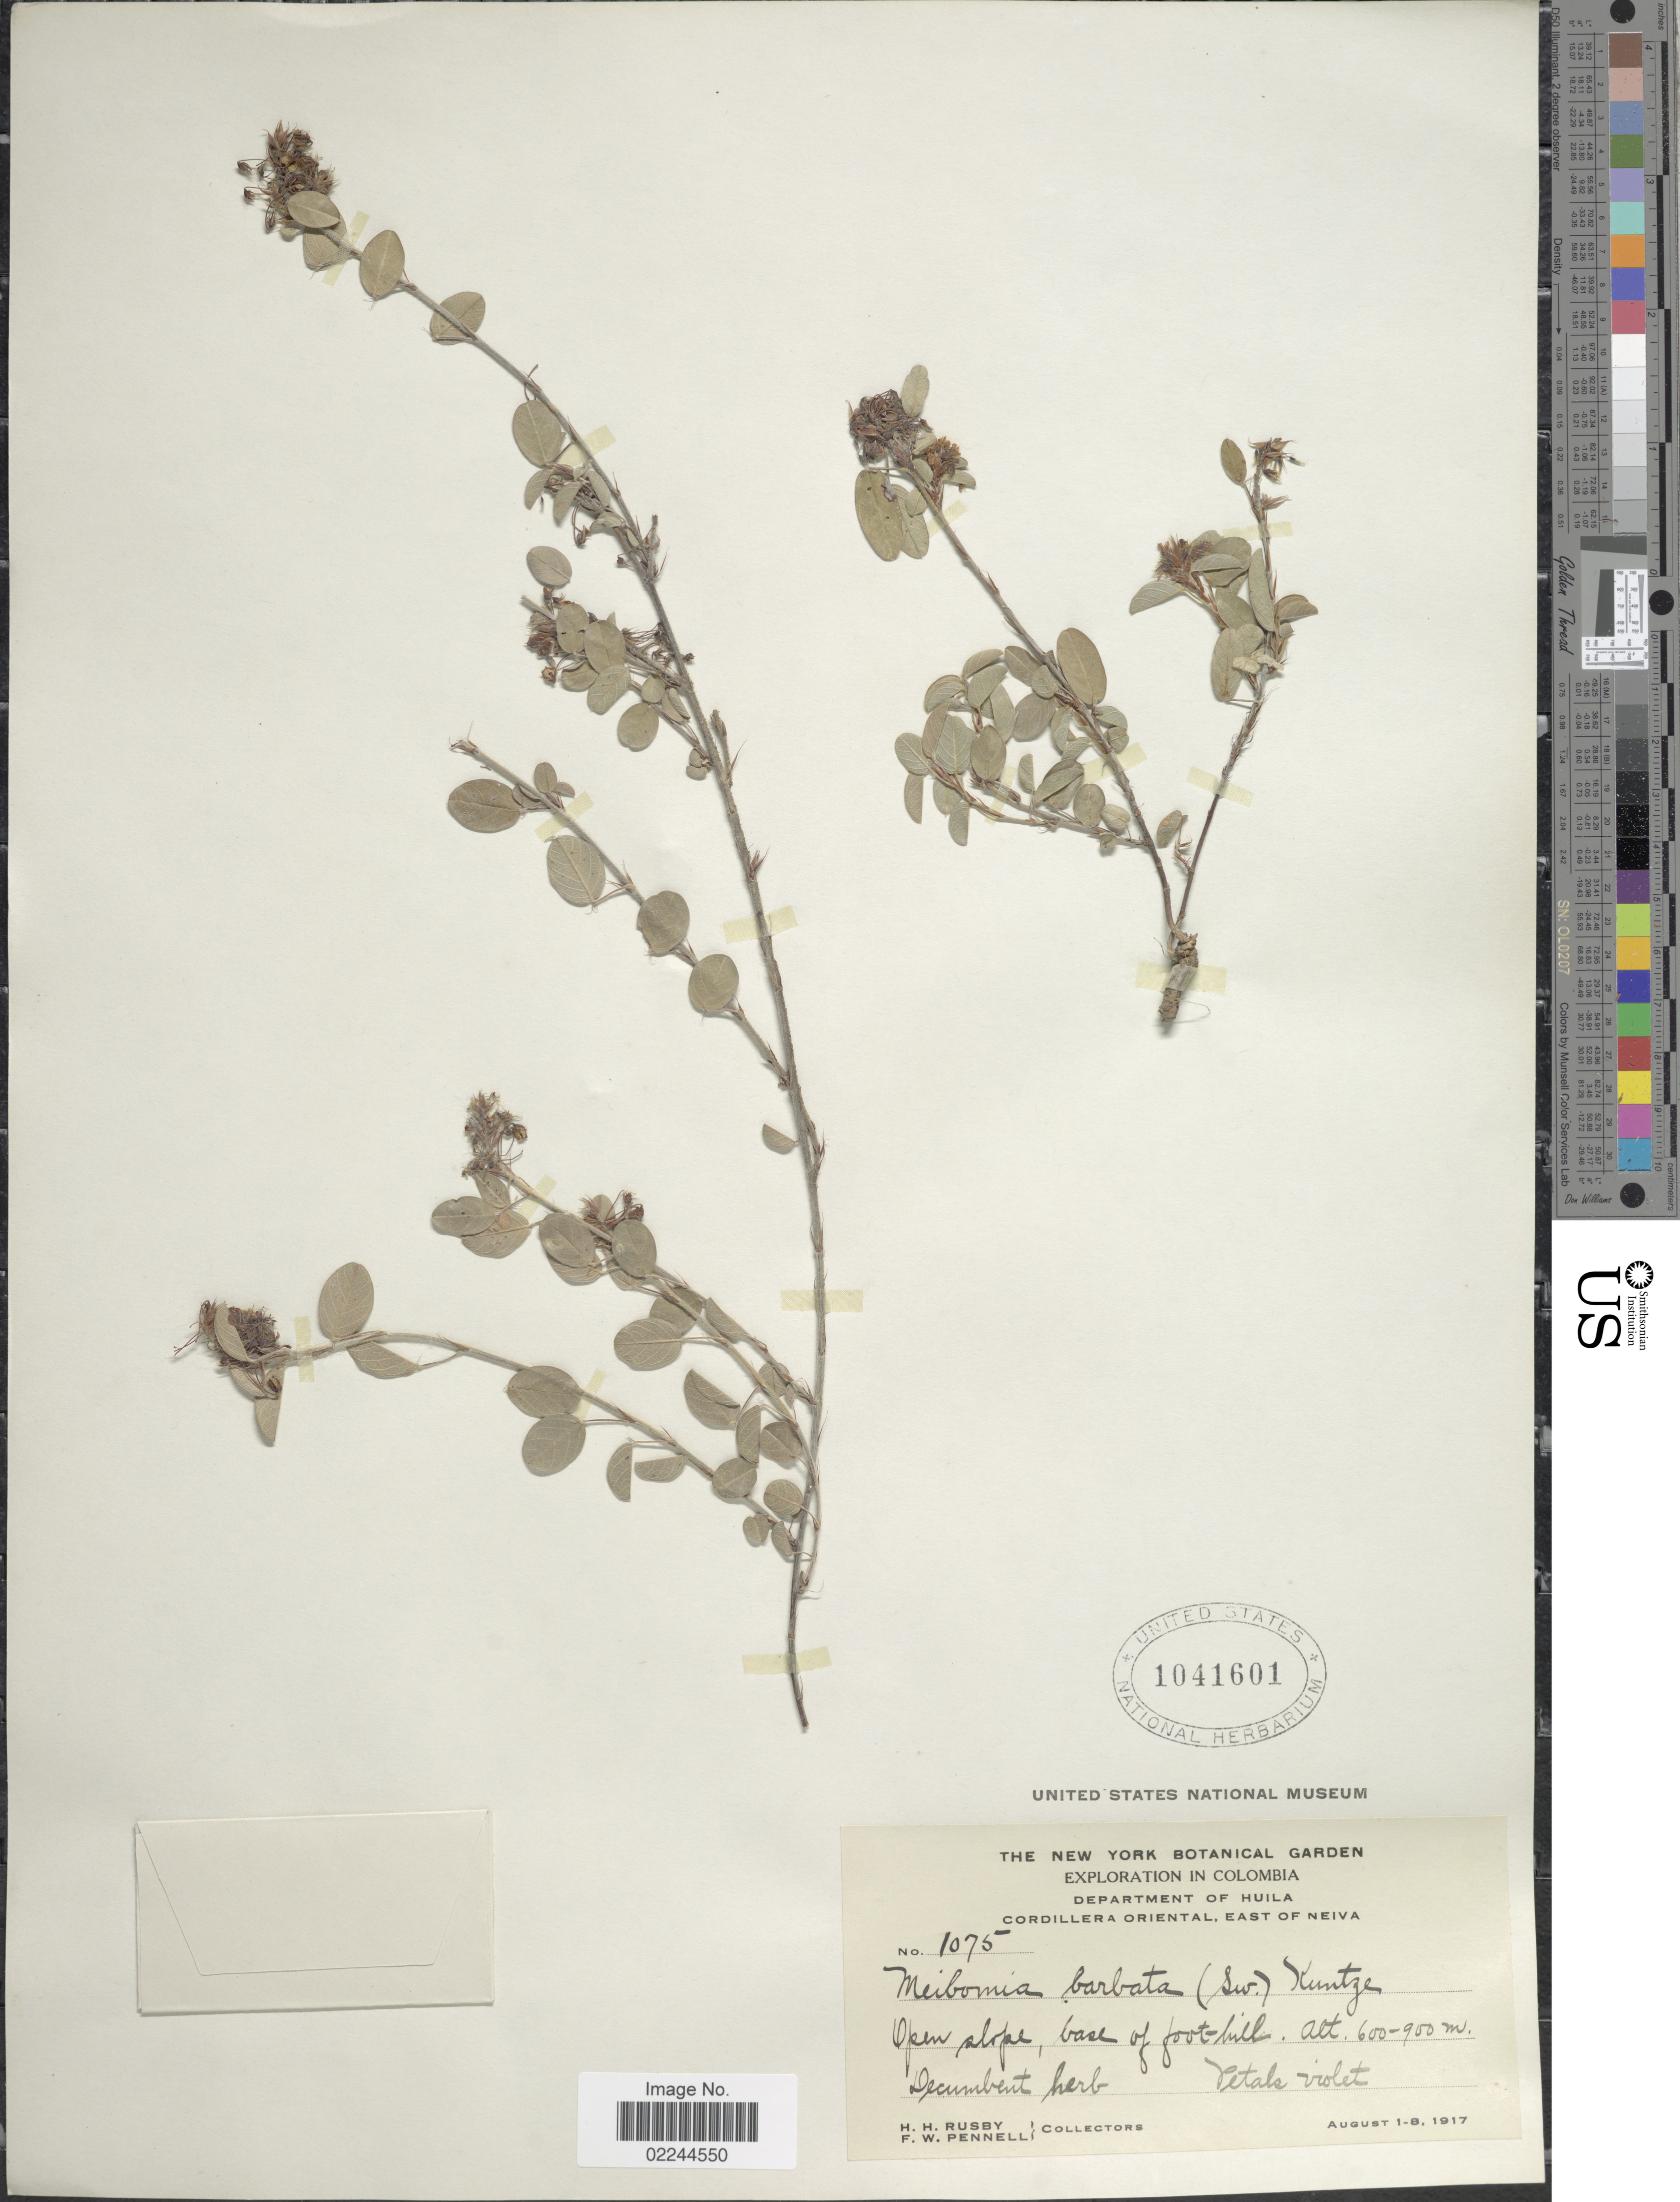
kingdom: Plantae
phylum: Tracheophyta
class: Magnoliopsida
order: Fabales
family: Fabaceae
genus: Grona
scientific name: Grona barbata var. barbata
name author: (L.) H. Ohashi & K. Ohashi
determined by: Strong, Mark T., (BOT), Smithsonian Institution - National Museum of Natural History (UNITED STATES)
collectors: H. H. Rusby & F. W. Pennell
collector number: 1075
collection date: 1917-08-01/1917-08-08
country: Colombia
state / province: Huila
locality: Cordillera Oriental, East of Neiva. Base of foothill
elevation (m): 600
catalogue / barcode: US 1041601